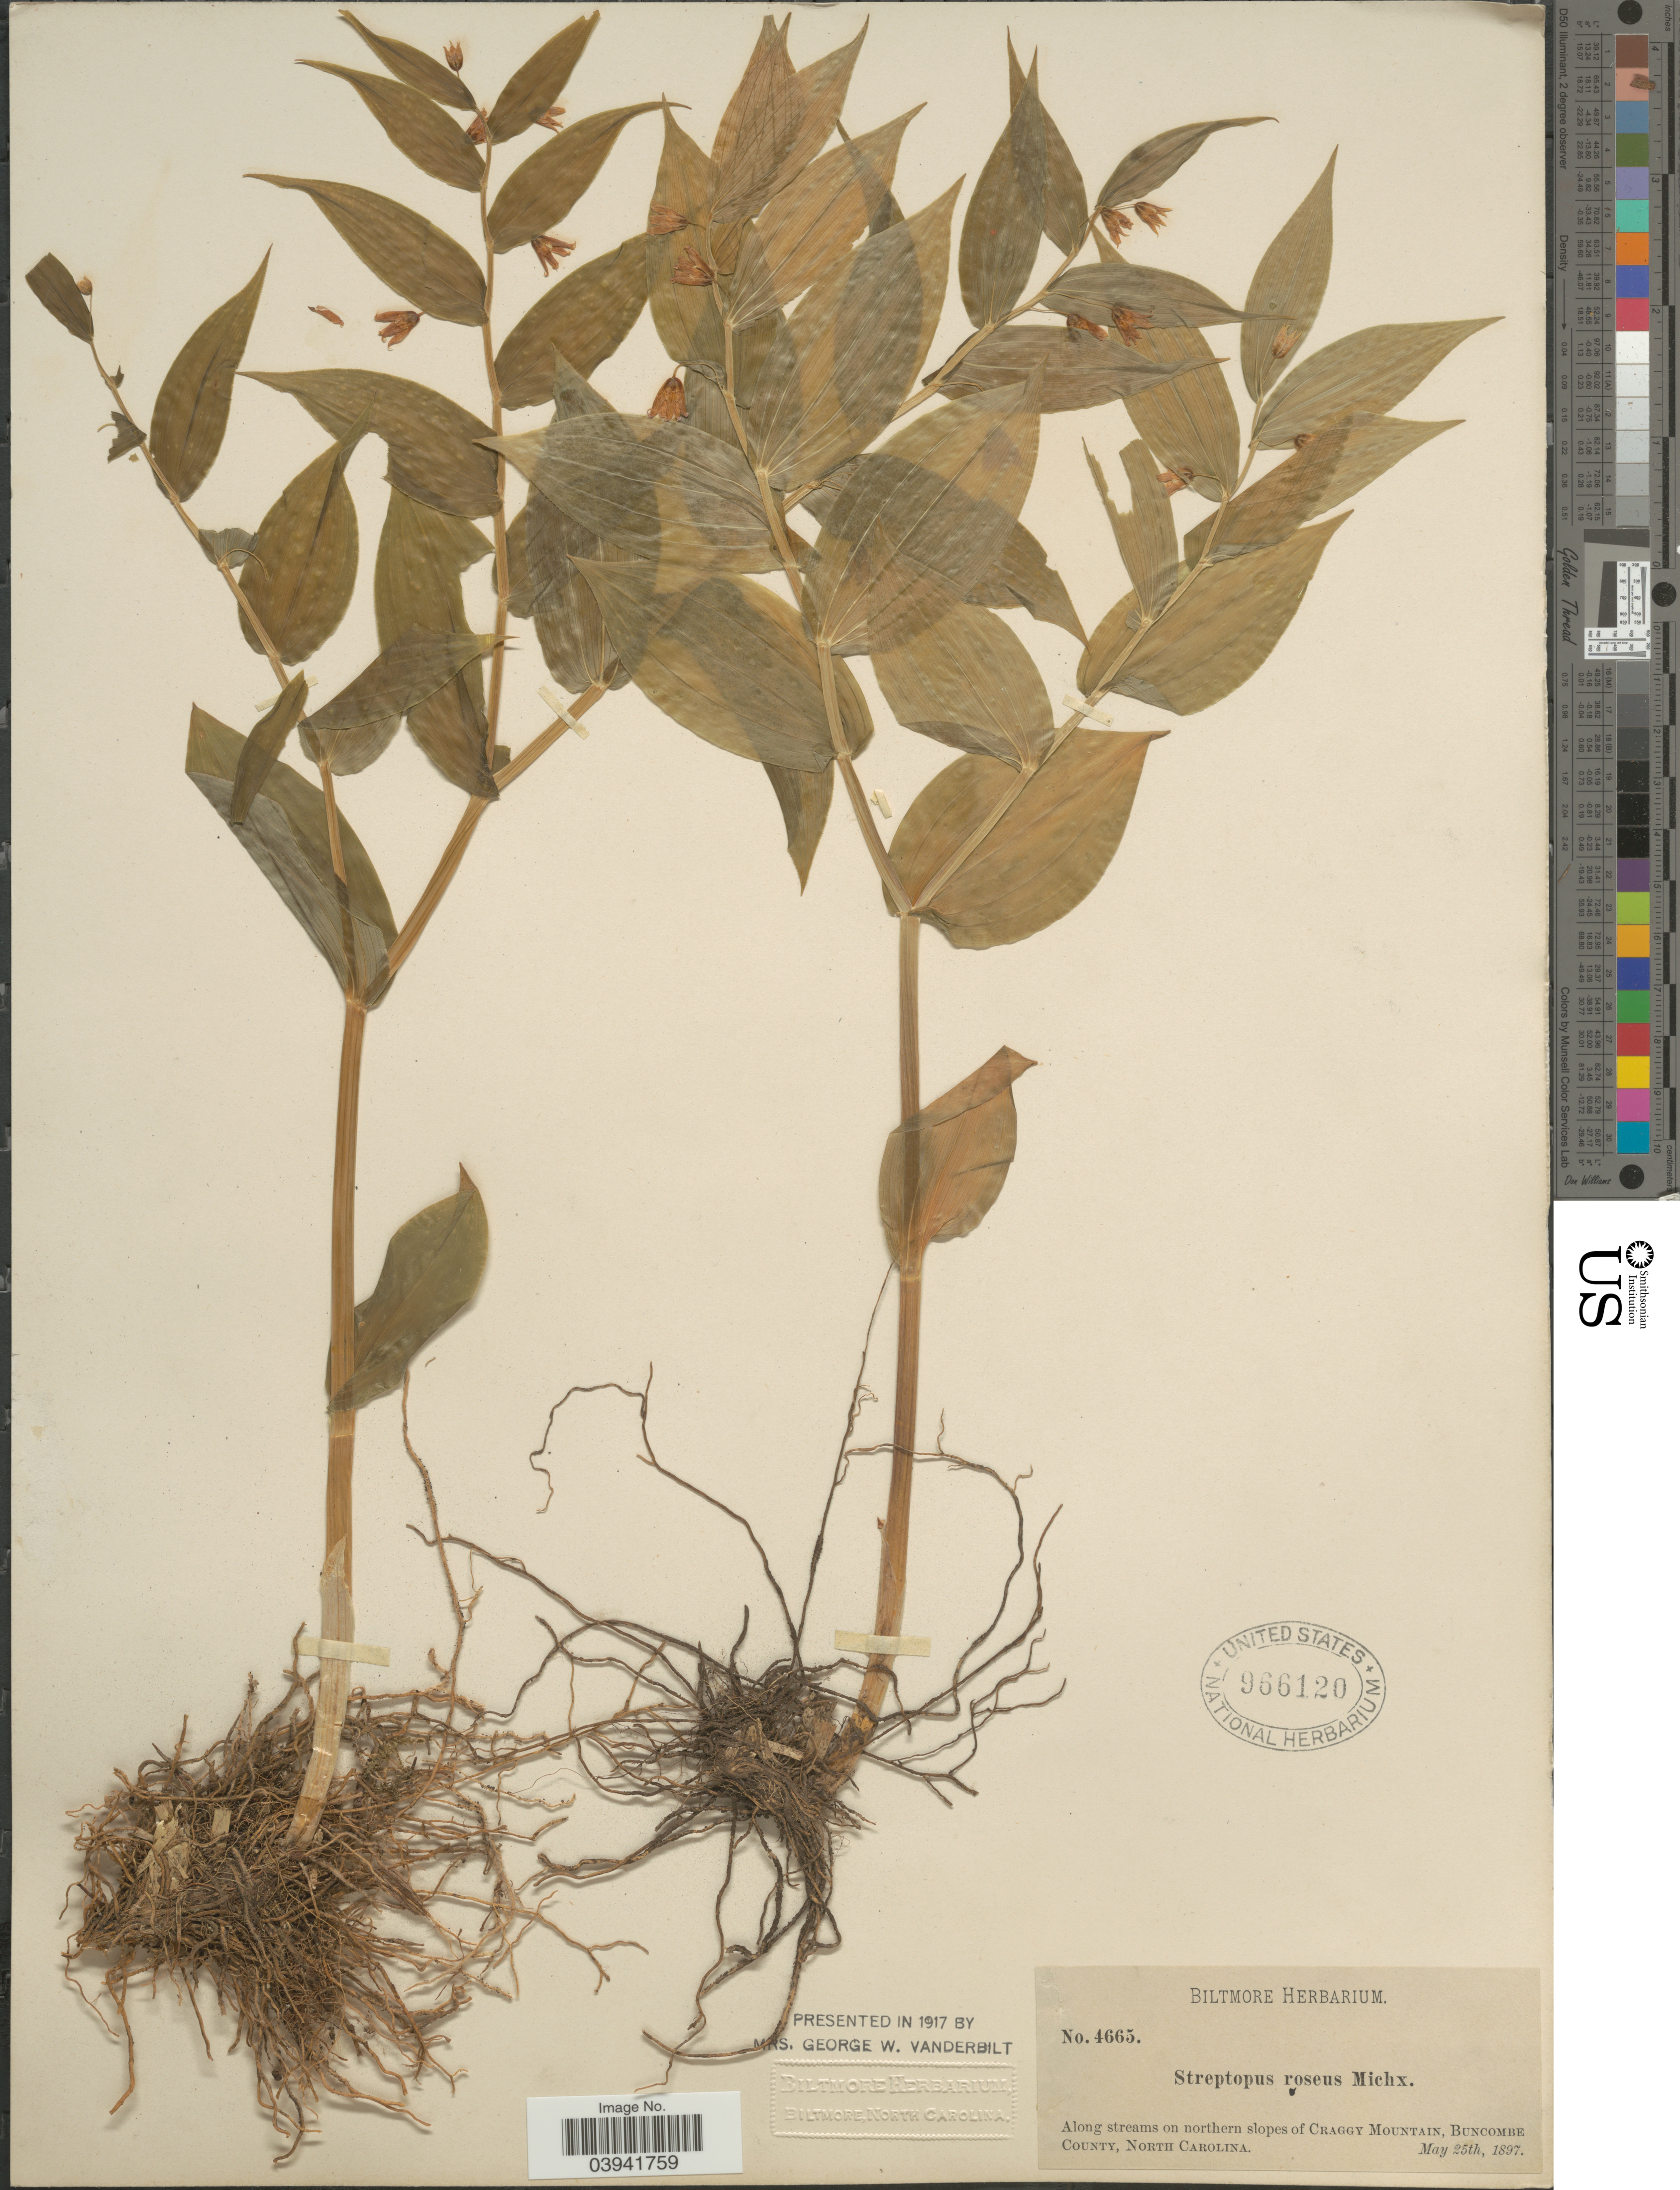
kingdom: Plantae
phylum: Tracheophyta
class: Liliopsida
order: Liliales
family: Liliaceae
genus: Streptopus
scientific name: Streptopus roseus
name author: Michx.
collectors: ex herb. Biltmore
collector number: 4665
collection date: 1897-05-25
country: United States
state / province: North Carolina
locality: Along streams on northern slopes of Craggy Mountain, Buncombe County.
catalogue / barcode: US 966120